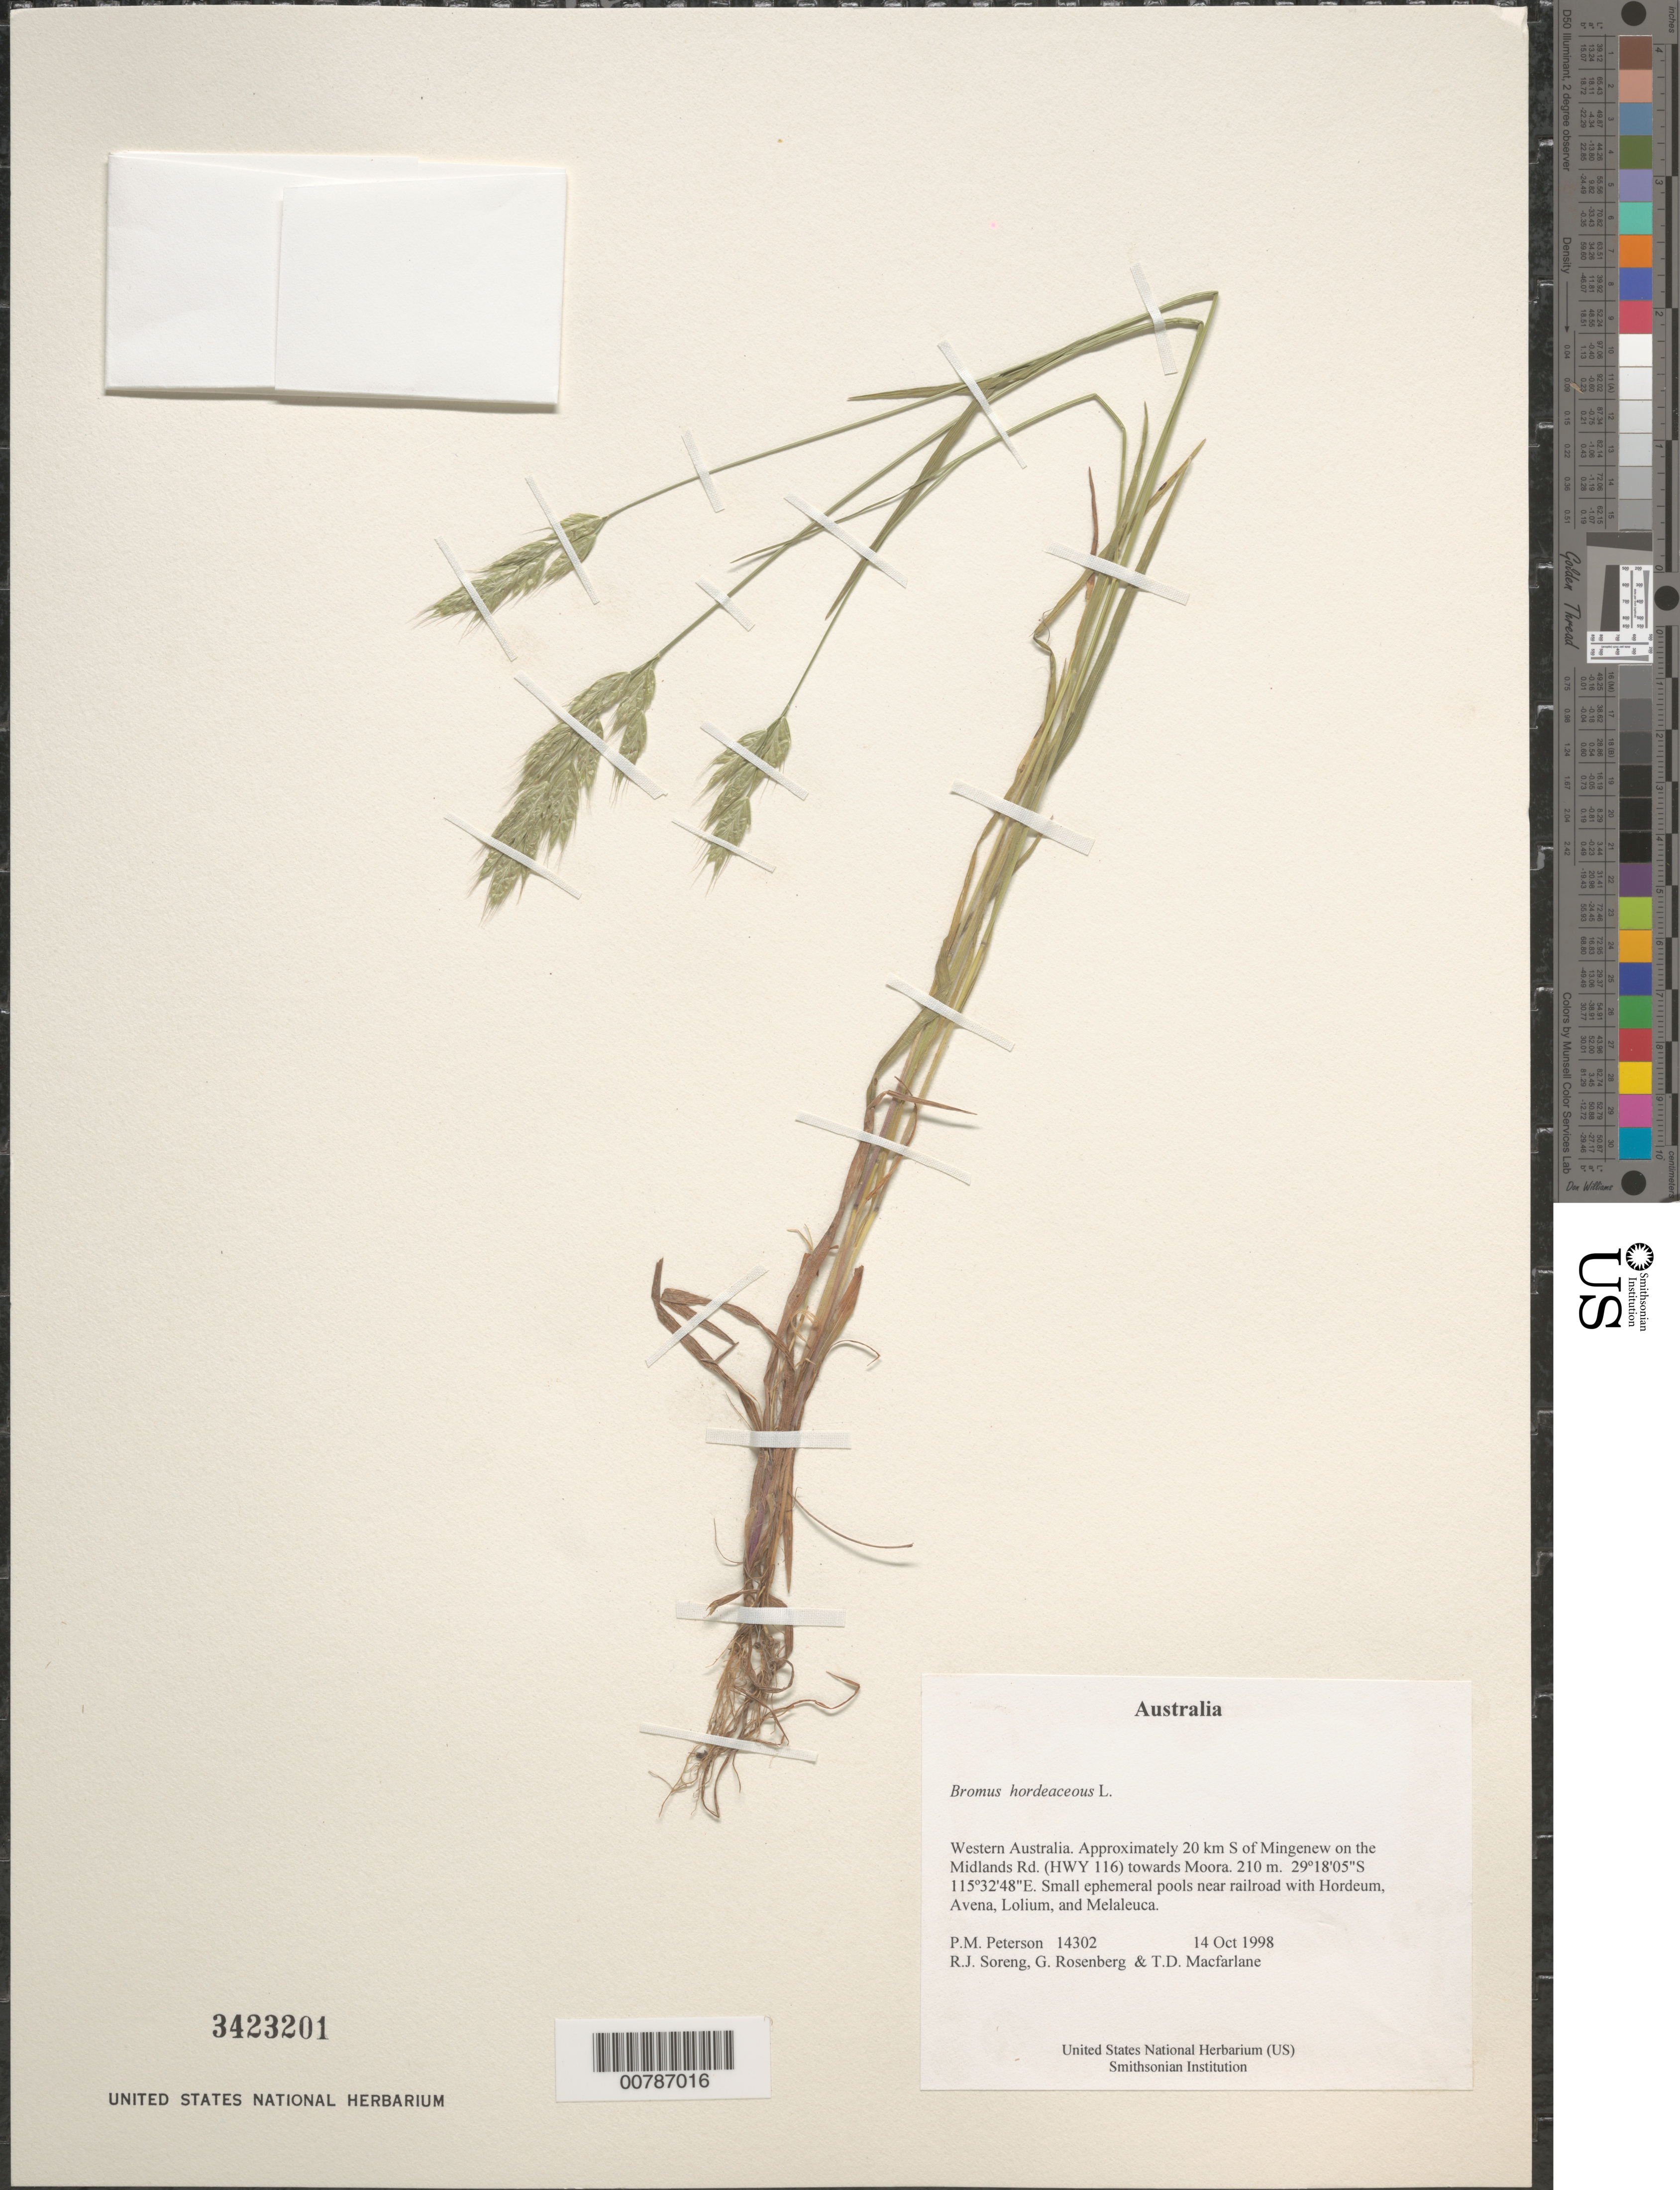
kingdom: Plantae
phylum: Tracheophyta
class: Liliopsida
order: Poales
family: Poaceae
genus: Bromus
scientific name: Bromus hordeaceus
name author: L.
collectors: P. M. Peterson, R. J. Soreng, G. Rosenberg & T. Macfarlane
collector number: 14302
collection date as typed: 14 Oct 1998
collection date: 1998-10-14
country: Australia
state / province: Western Australia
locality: Approximately 20 km S of Mingenew on the Midlands Rd. (HWY 116) towards Moora.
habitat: Small ephemeral pools near railroad with Hordeum, Avena, Lolium, and Melaleuca.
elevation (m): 210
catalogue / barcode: US 3423201